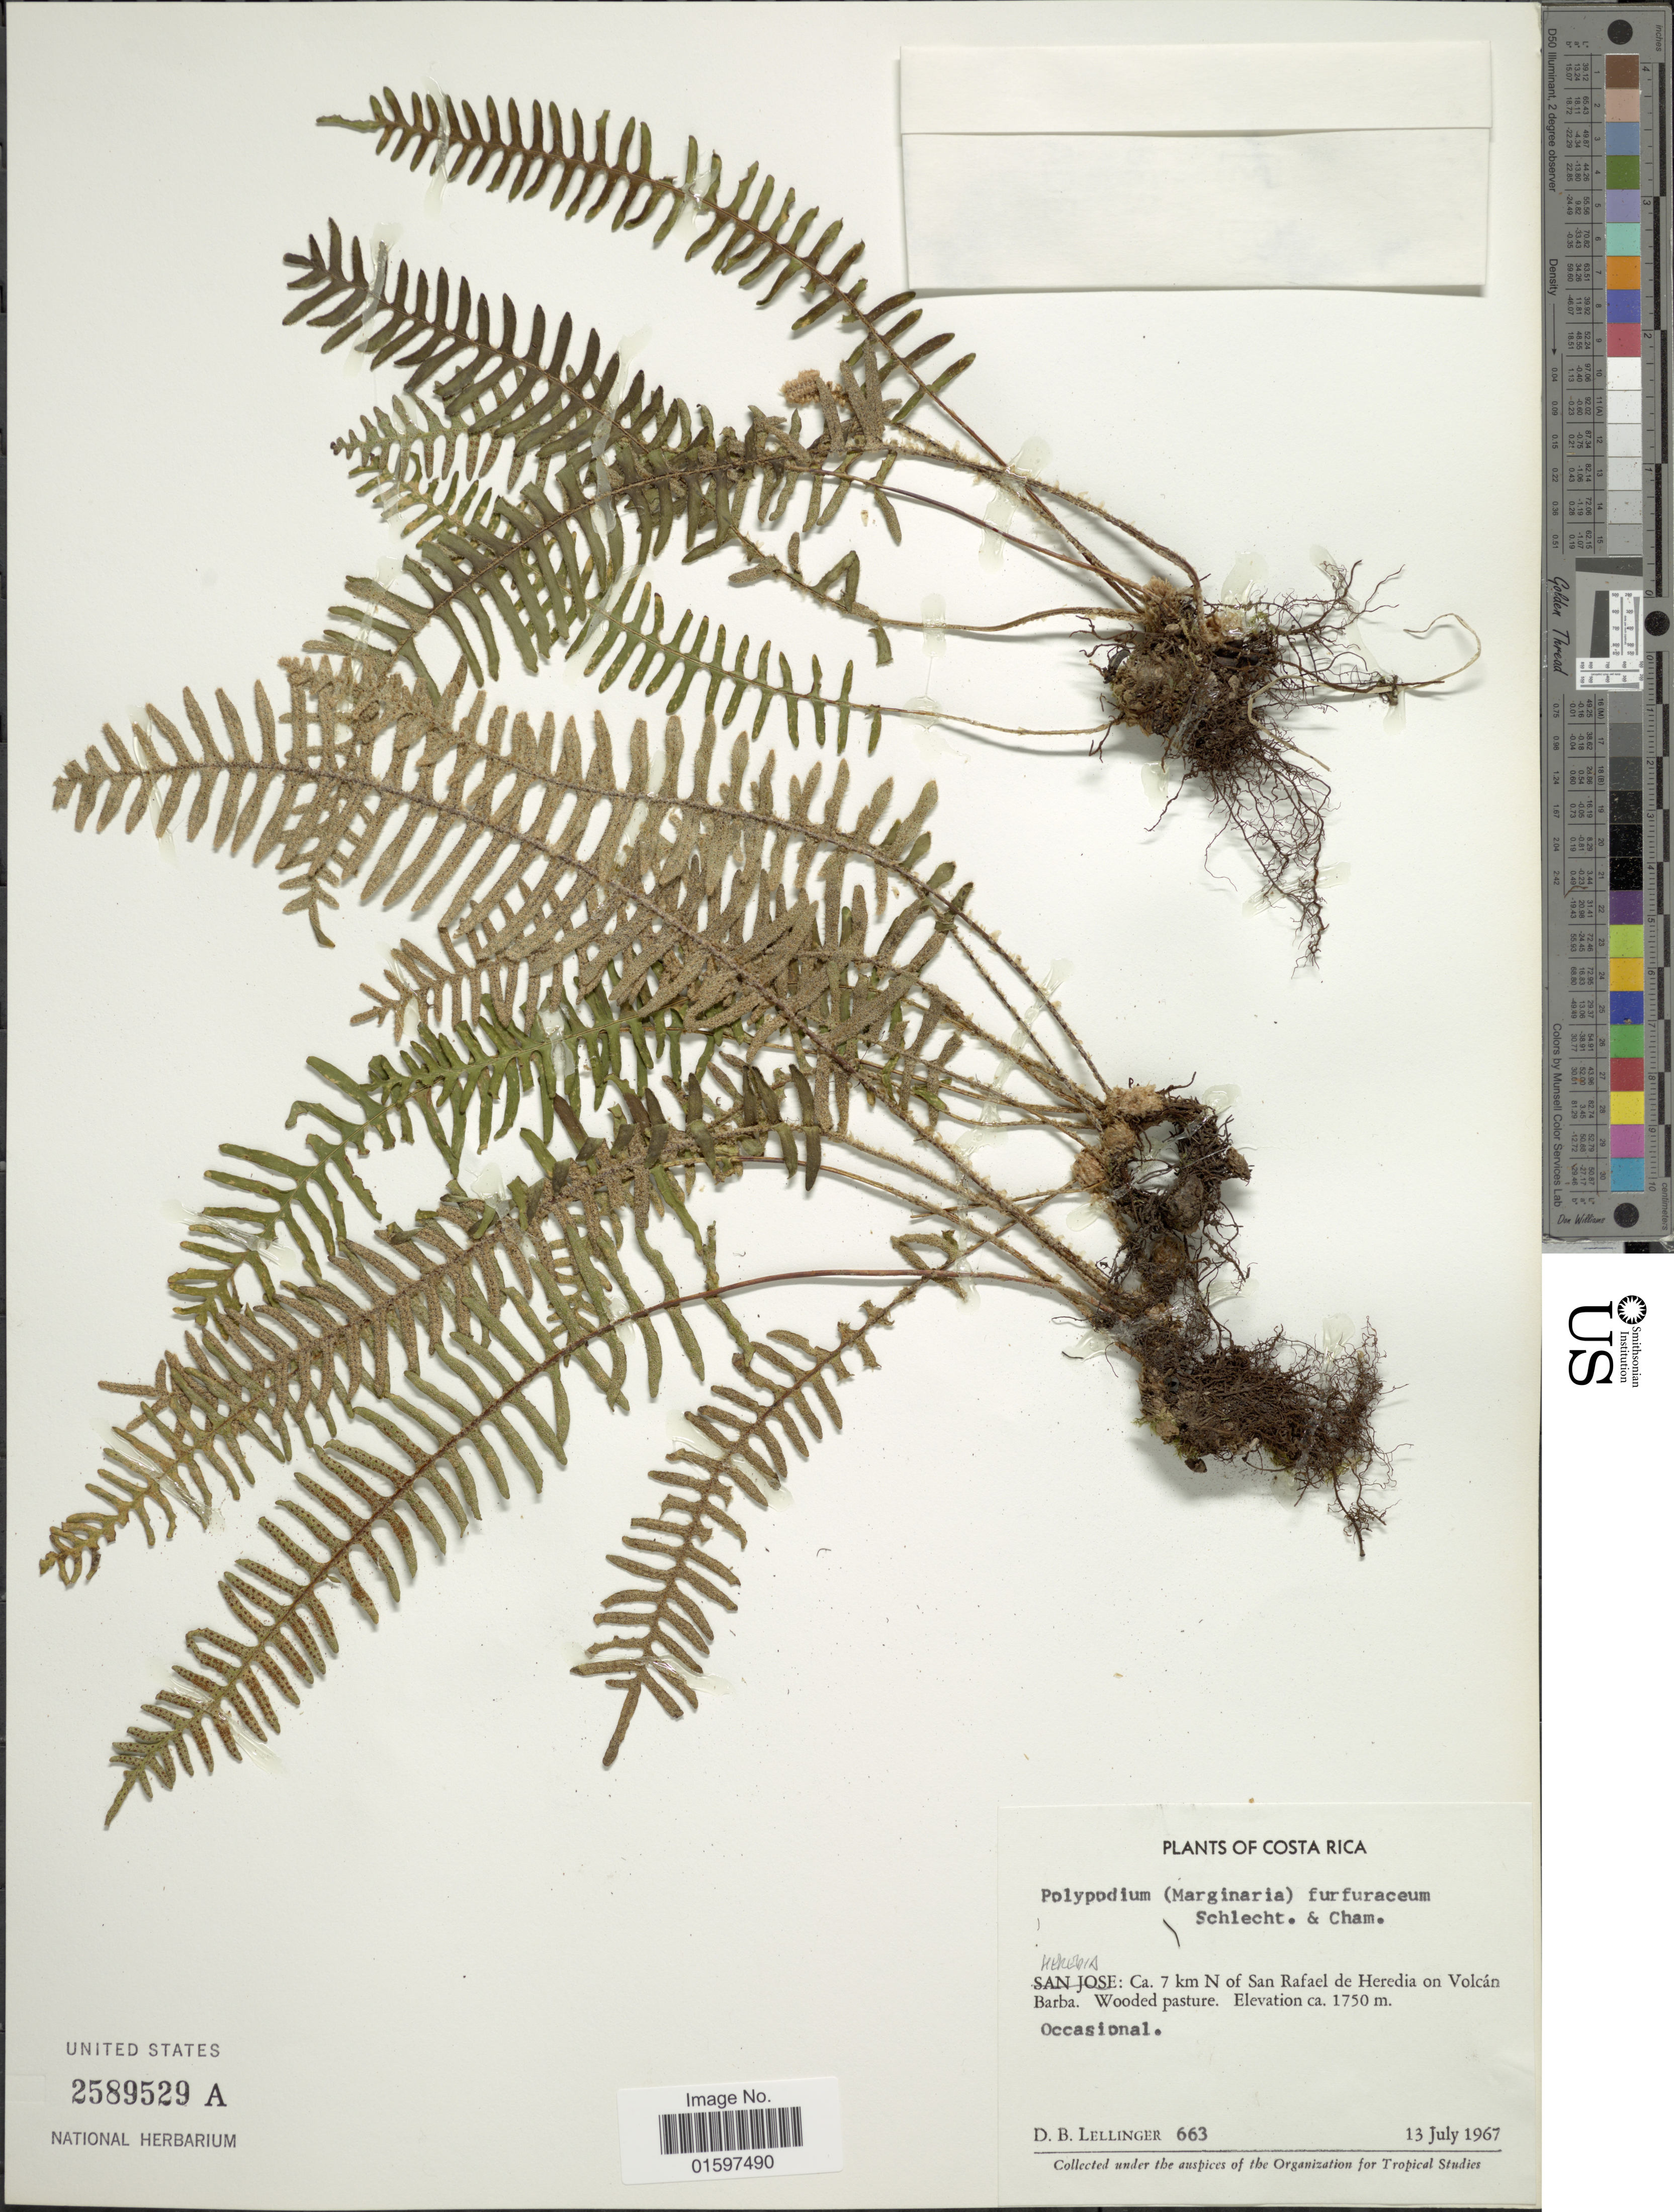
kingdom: Plantae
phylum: Tracheophyta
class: Polypodiopsida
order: Polypodiales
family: Polypodiaceae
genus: Pleopeltis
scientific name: Pleopeltis furfuracea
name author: (Schltdl. & Cham.) A.R. Sm. & Tejero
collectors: D. B. Lellinger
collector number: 663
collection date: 1967-07-13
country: Costa Rica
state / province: Heredia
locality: Ca. 7 km N of San Rafael de Heredia on Volcán Barba, wooded pasture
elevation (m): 1750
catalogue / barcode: US 2589529A